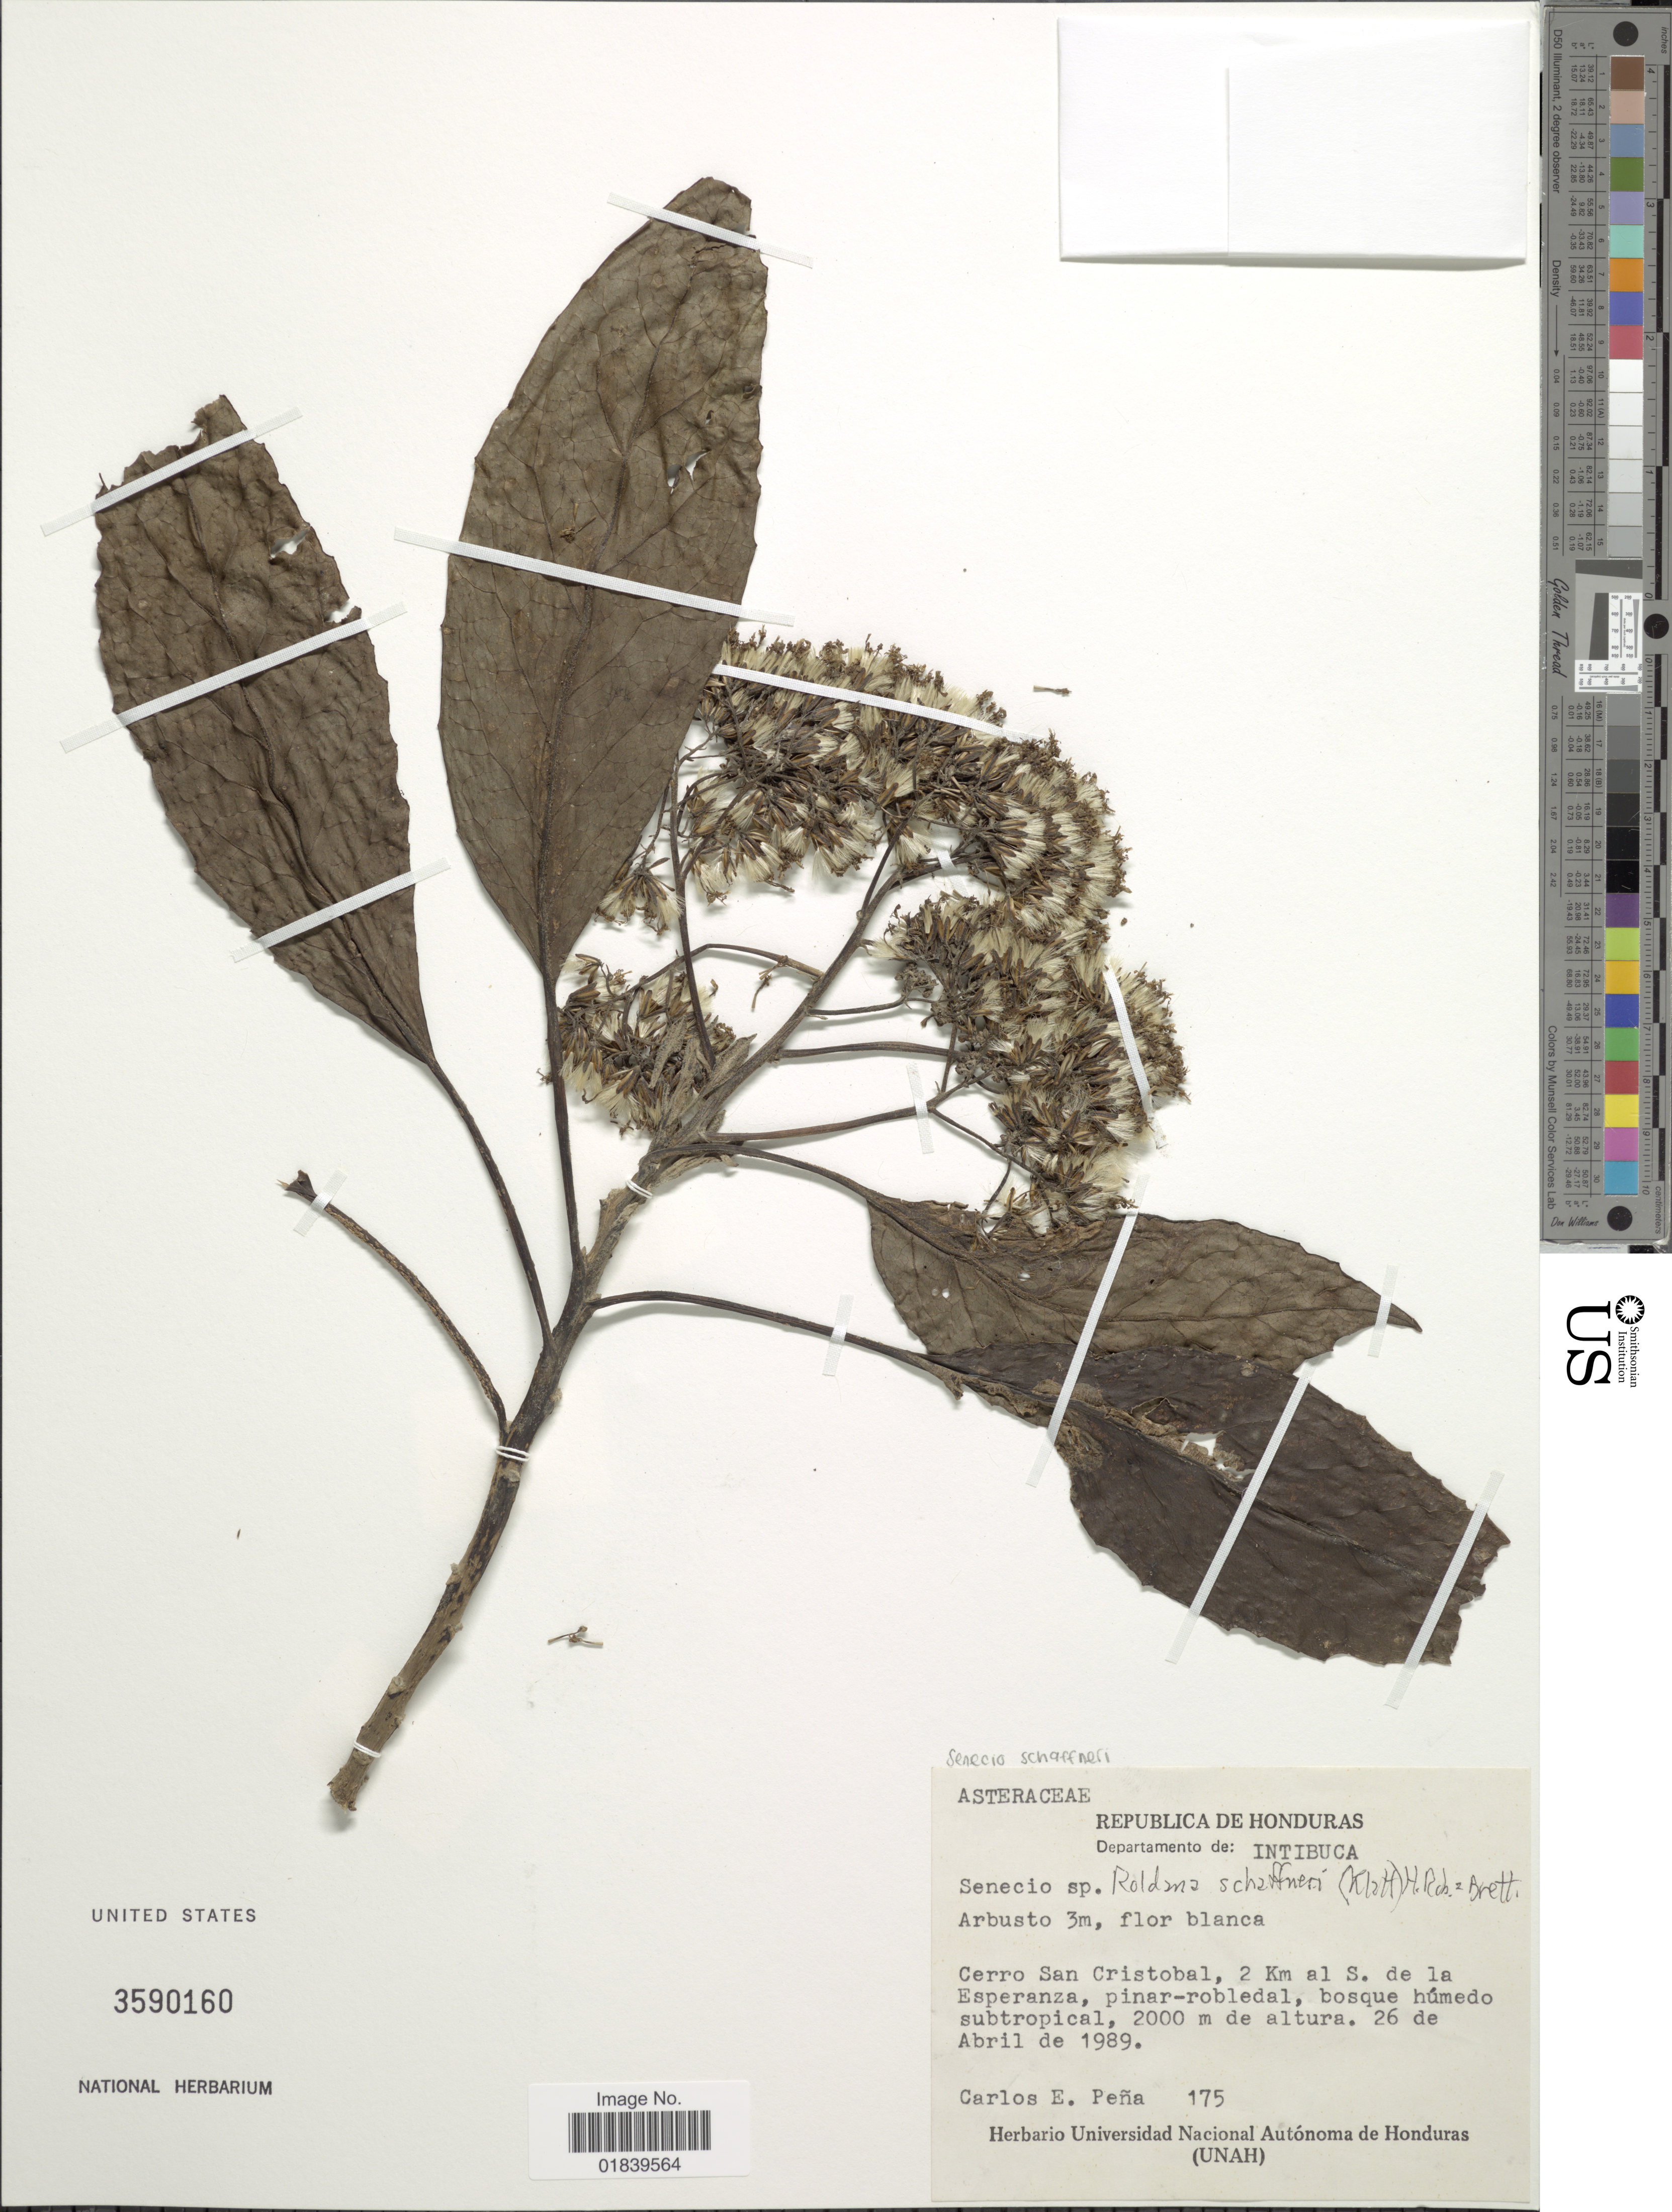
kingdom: Plantae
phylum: Tracheophyta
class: Magnoliopsida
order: Asterales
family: Asteraceae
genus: Senecio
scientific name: Senecio schaffneri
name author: Sch. Bip. ex Klatt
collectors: C. E. Peña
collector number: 175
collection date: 1989-04-26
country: Honduras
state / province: Intibuca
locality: Departamento de Intibuca. Cerro San Cristobal, 2 km al S. de la Esperanza, Pinar-robledal. Republica de Honduras.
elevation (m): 2000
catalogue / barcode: US 3590160